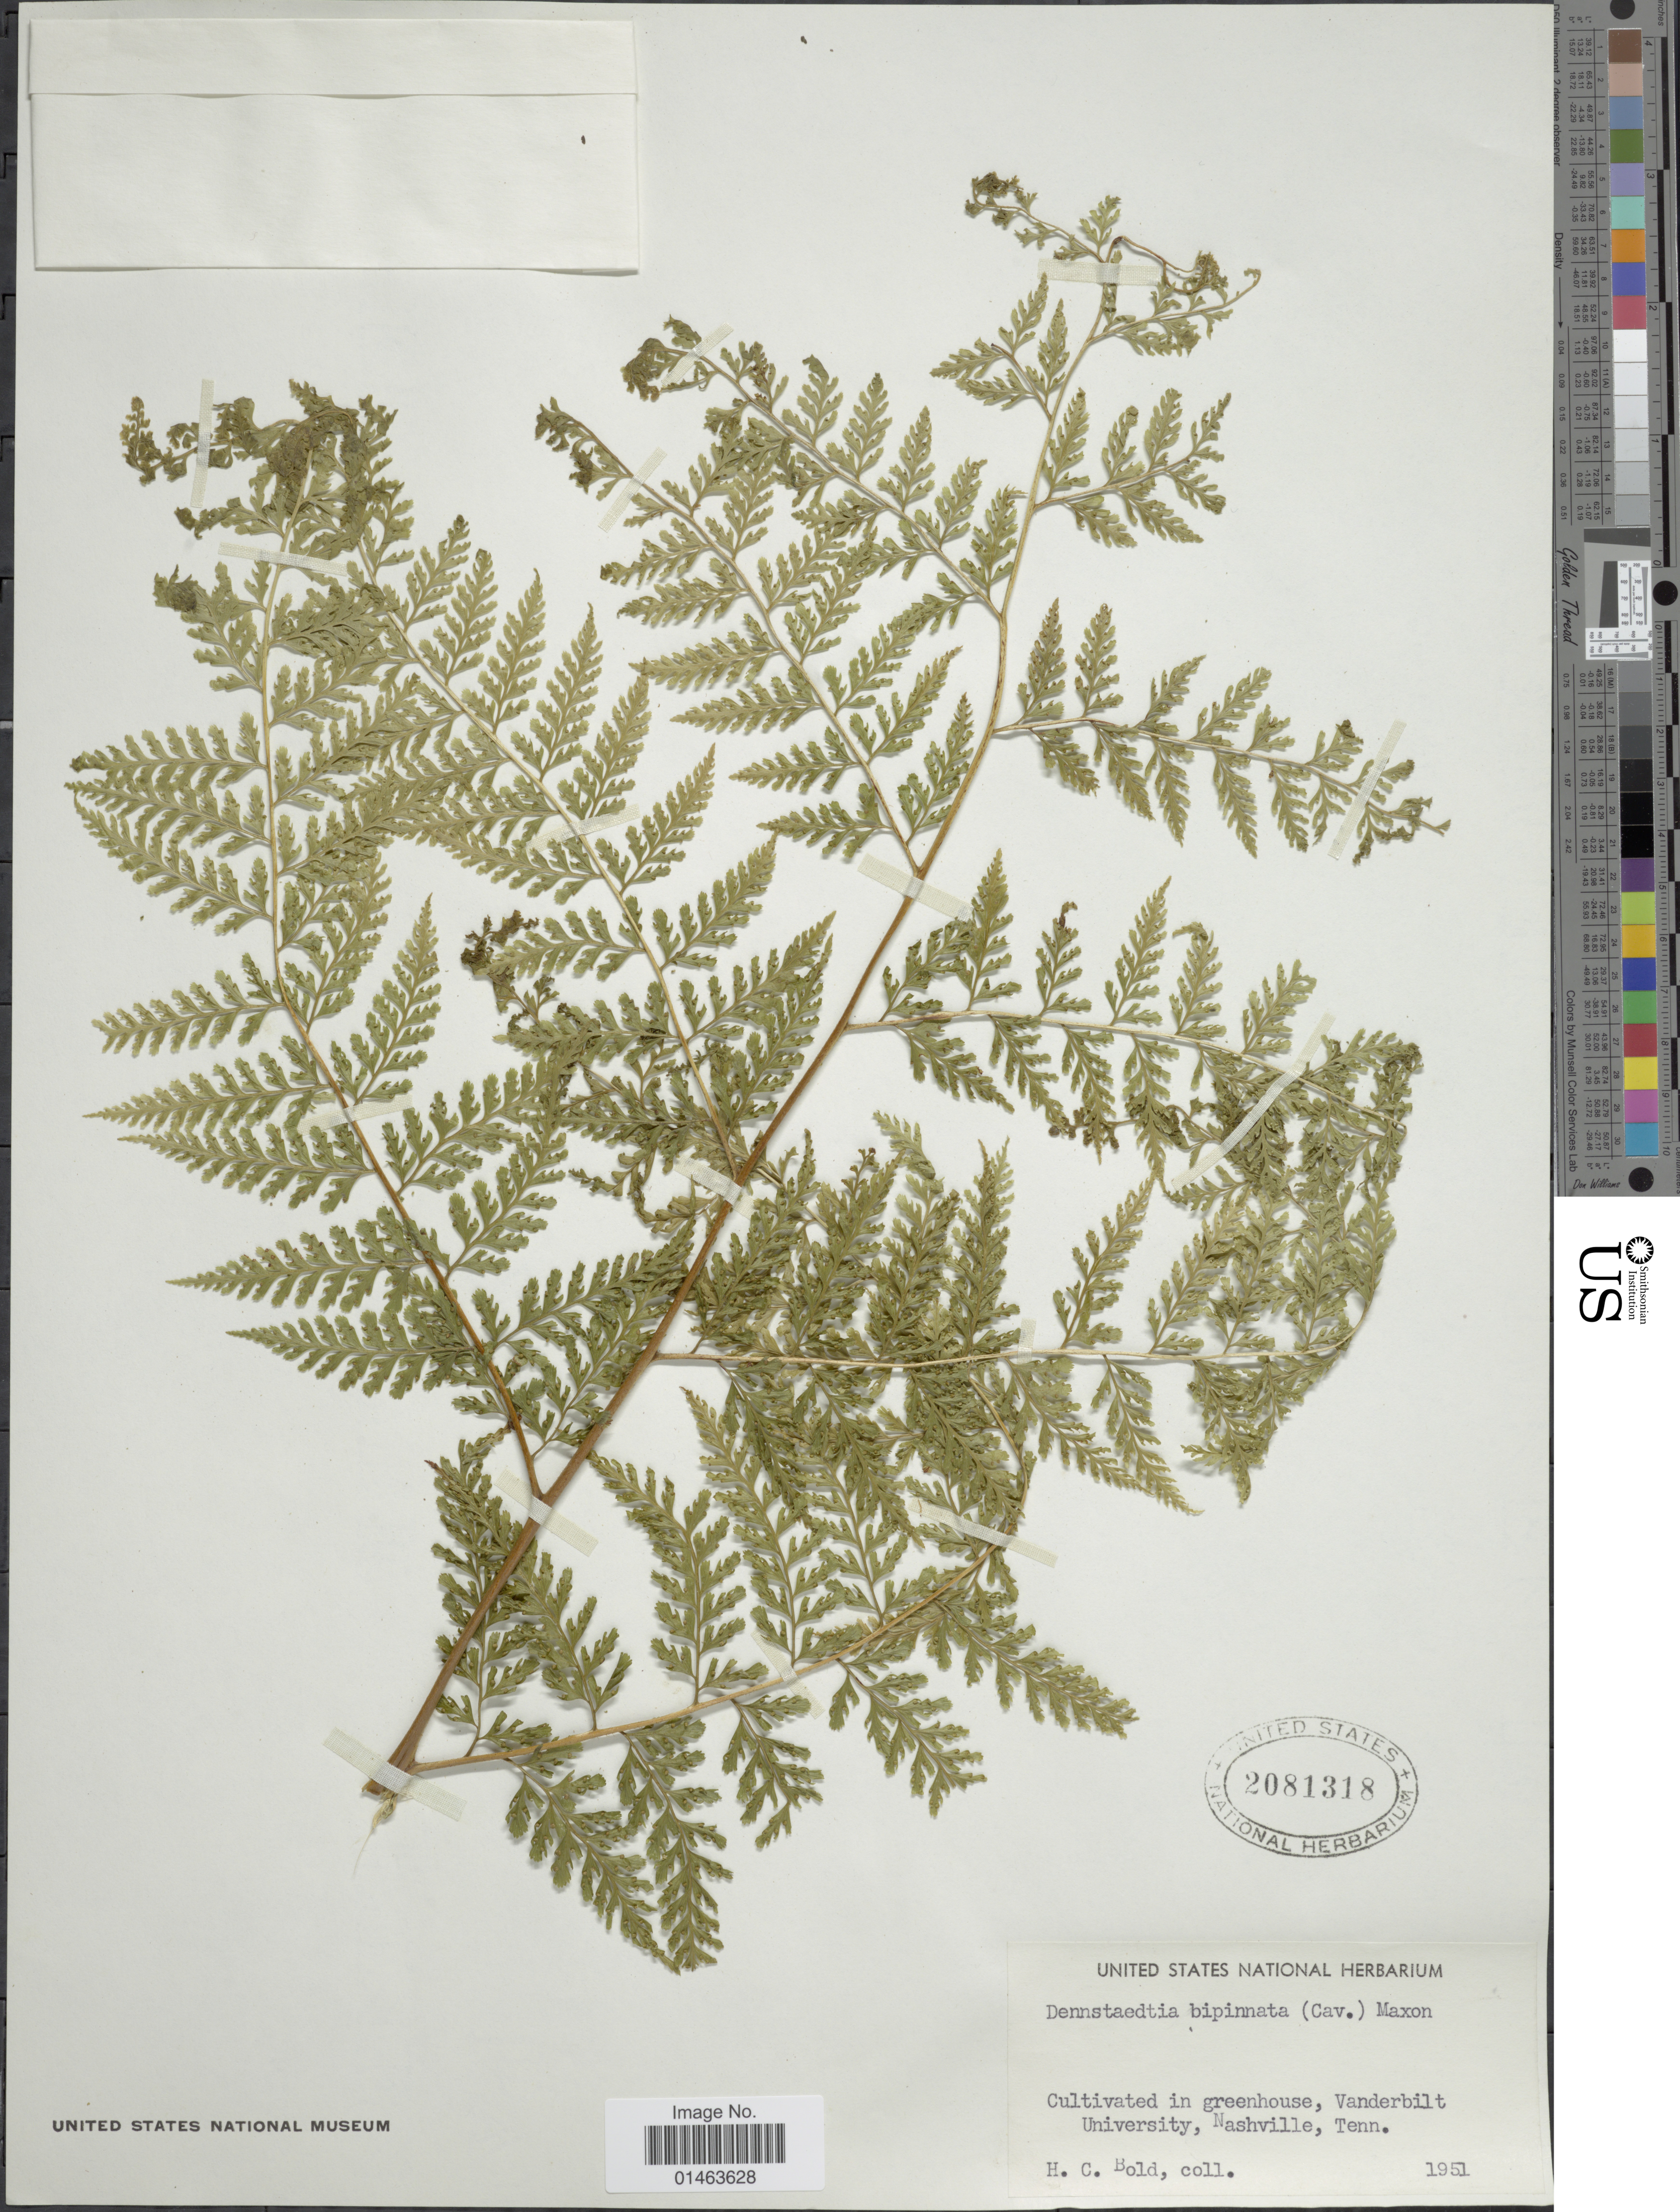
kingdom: Plantae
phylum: Tracheophyta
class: Polypodiopsida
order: Polypodiales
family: Dennstaedtiaceae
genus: Dennstaedtia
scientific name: Dennstaedtia bipinnata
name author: (Cav.) Maxon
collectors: H. Bold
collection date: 1951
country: United States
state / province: Tennessee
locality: Greenhouse, Vanderbilt University, Nashville.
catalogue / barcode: US 2081318